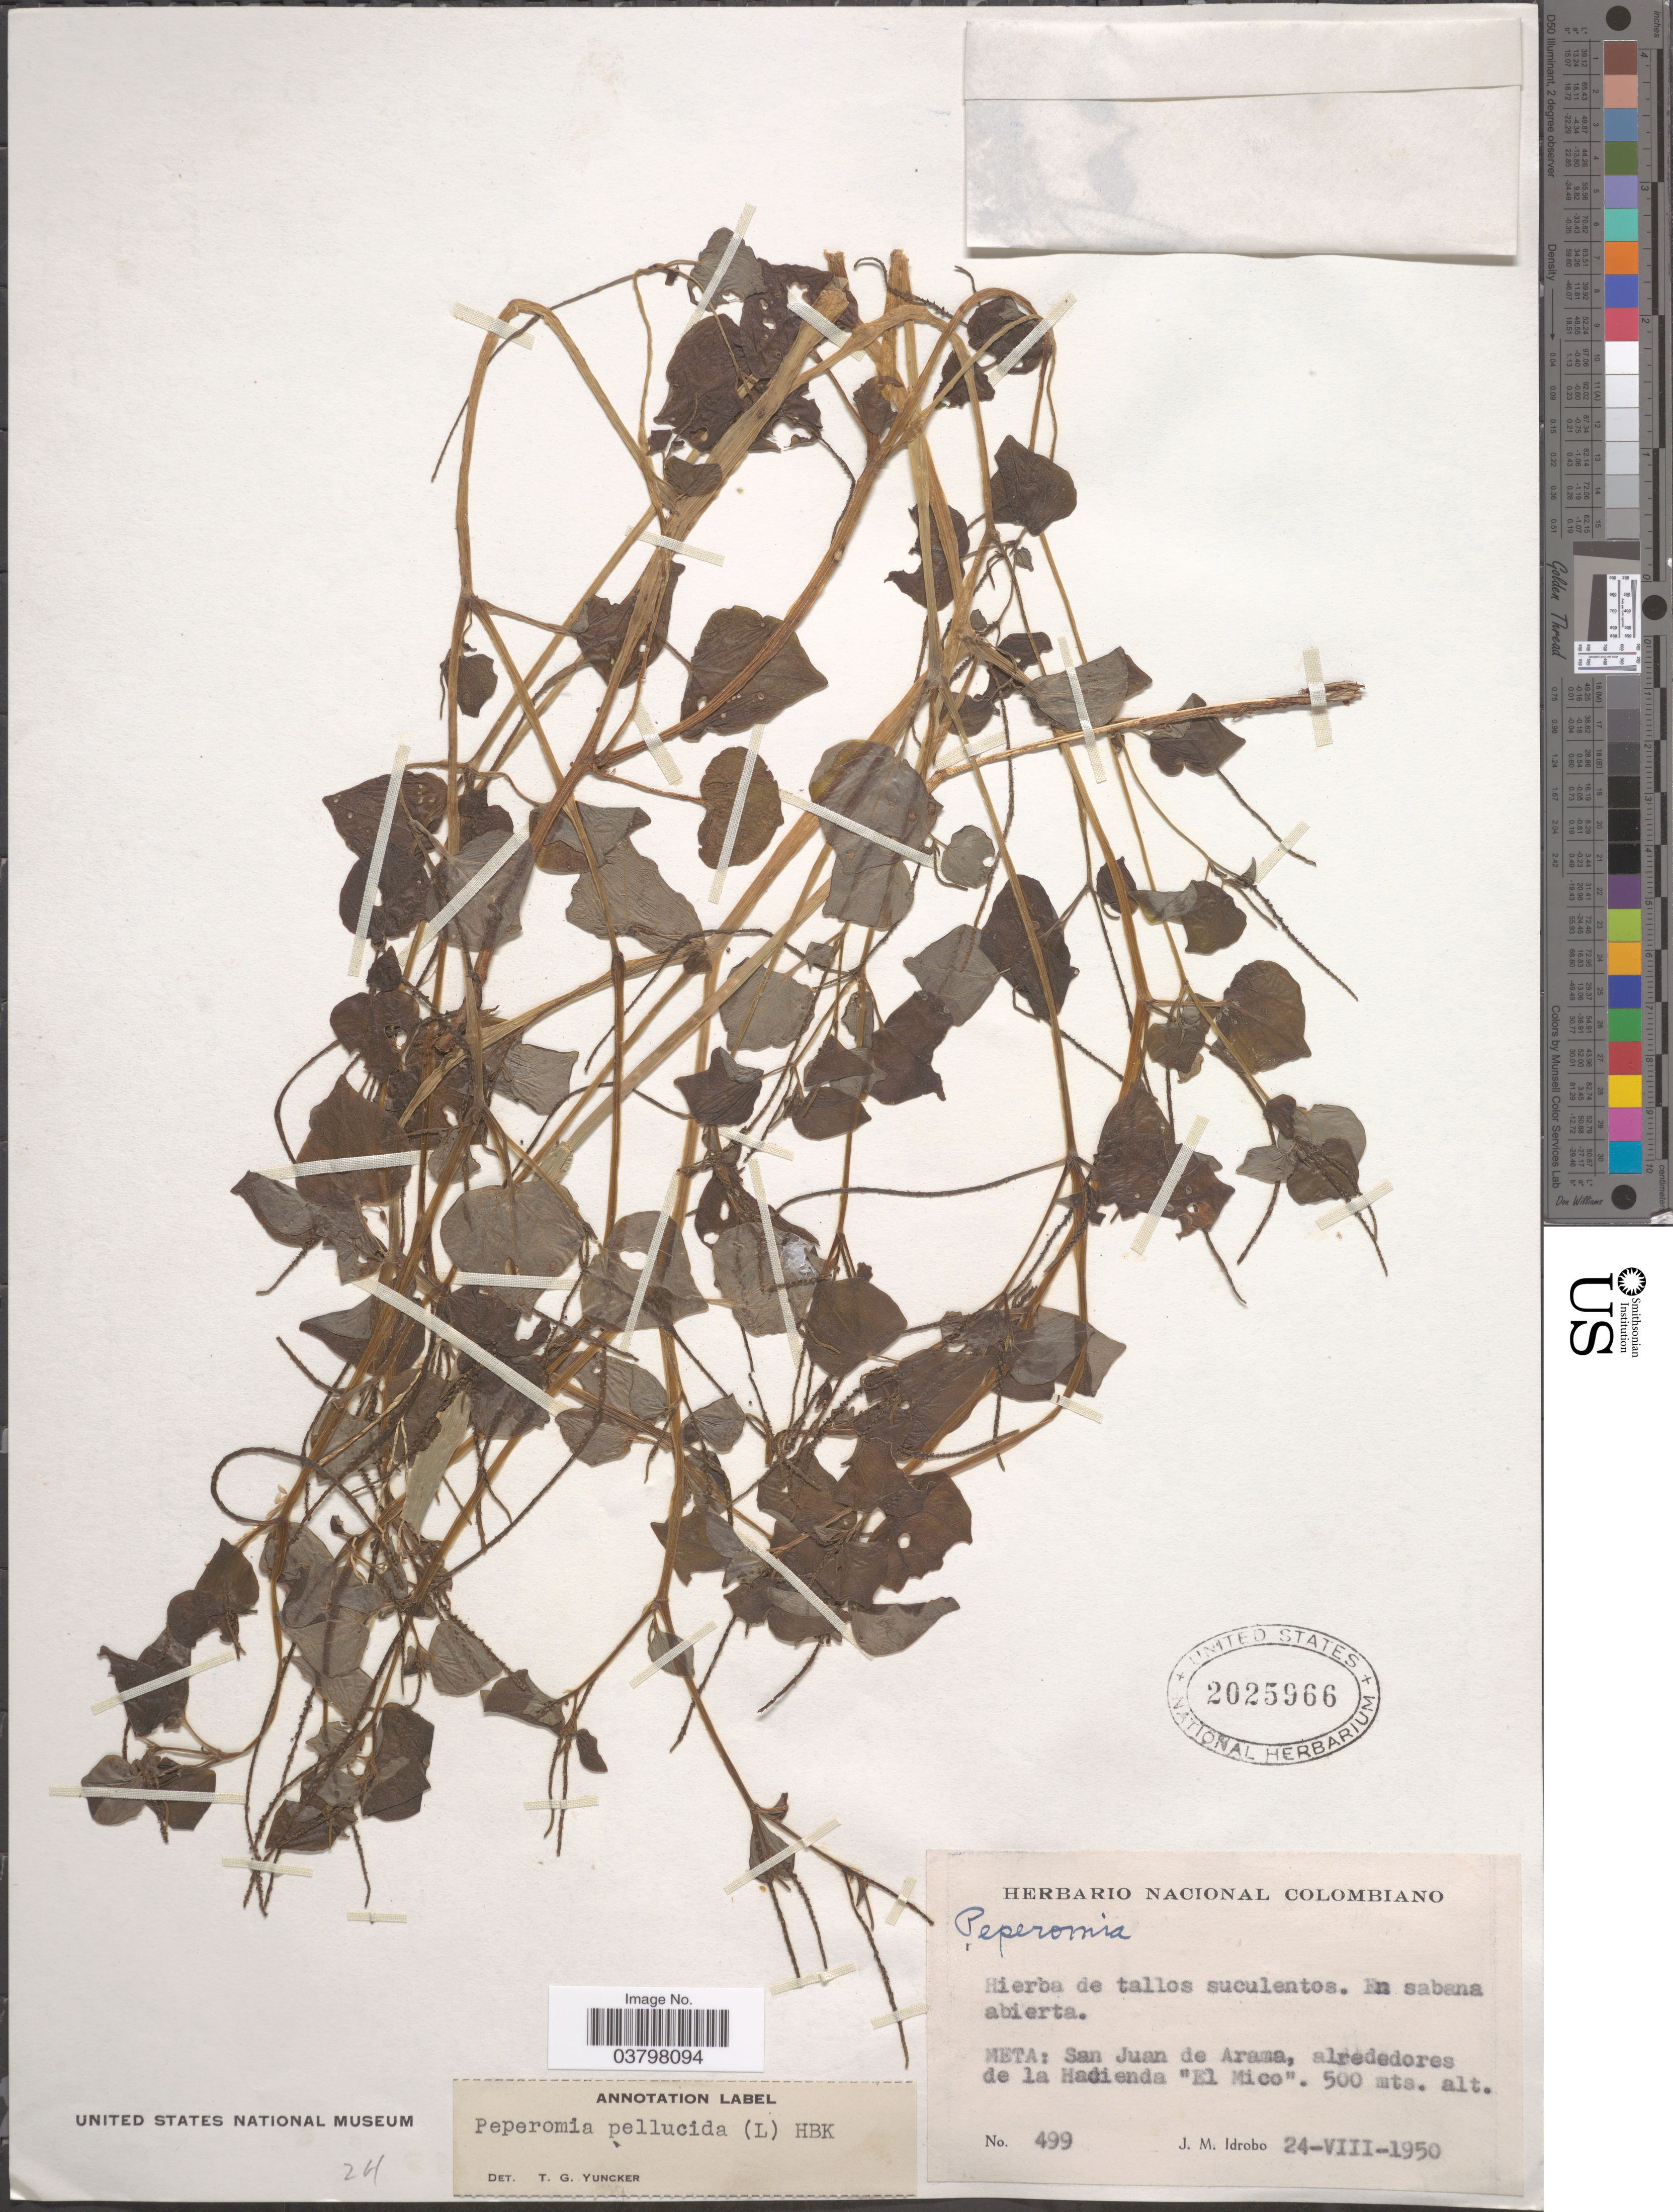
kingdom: Plantae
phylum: Tracheophyta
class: Magnoliopsida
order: Piperales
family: Piperaceae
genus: Peperomia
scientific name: Peperomia pellucida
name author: (L.) Kunth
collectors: J. M. Idrobo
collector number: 499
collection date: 1950-08-24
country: Colombia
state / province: Meta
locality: San Juan de Arama, alrededores de la Hacienda "El Mico".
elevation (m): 500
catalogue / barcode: US 2025966